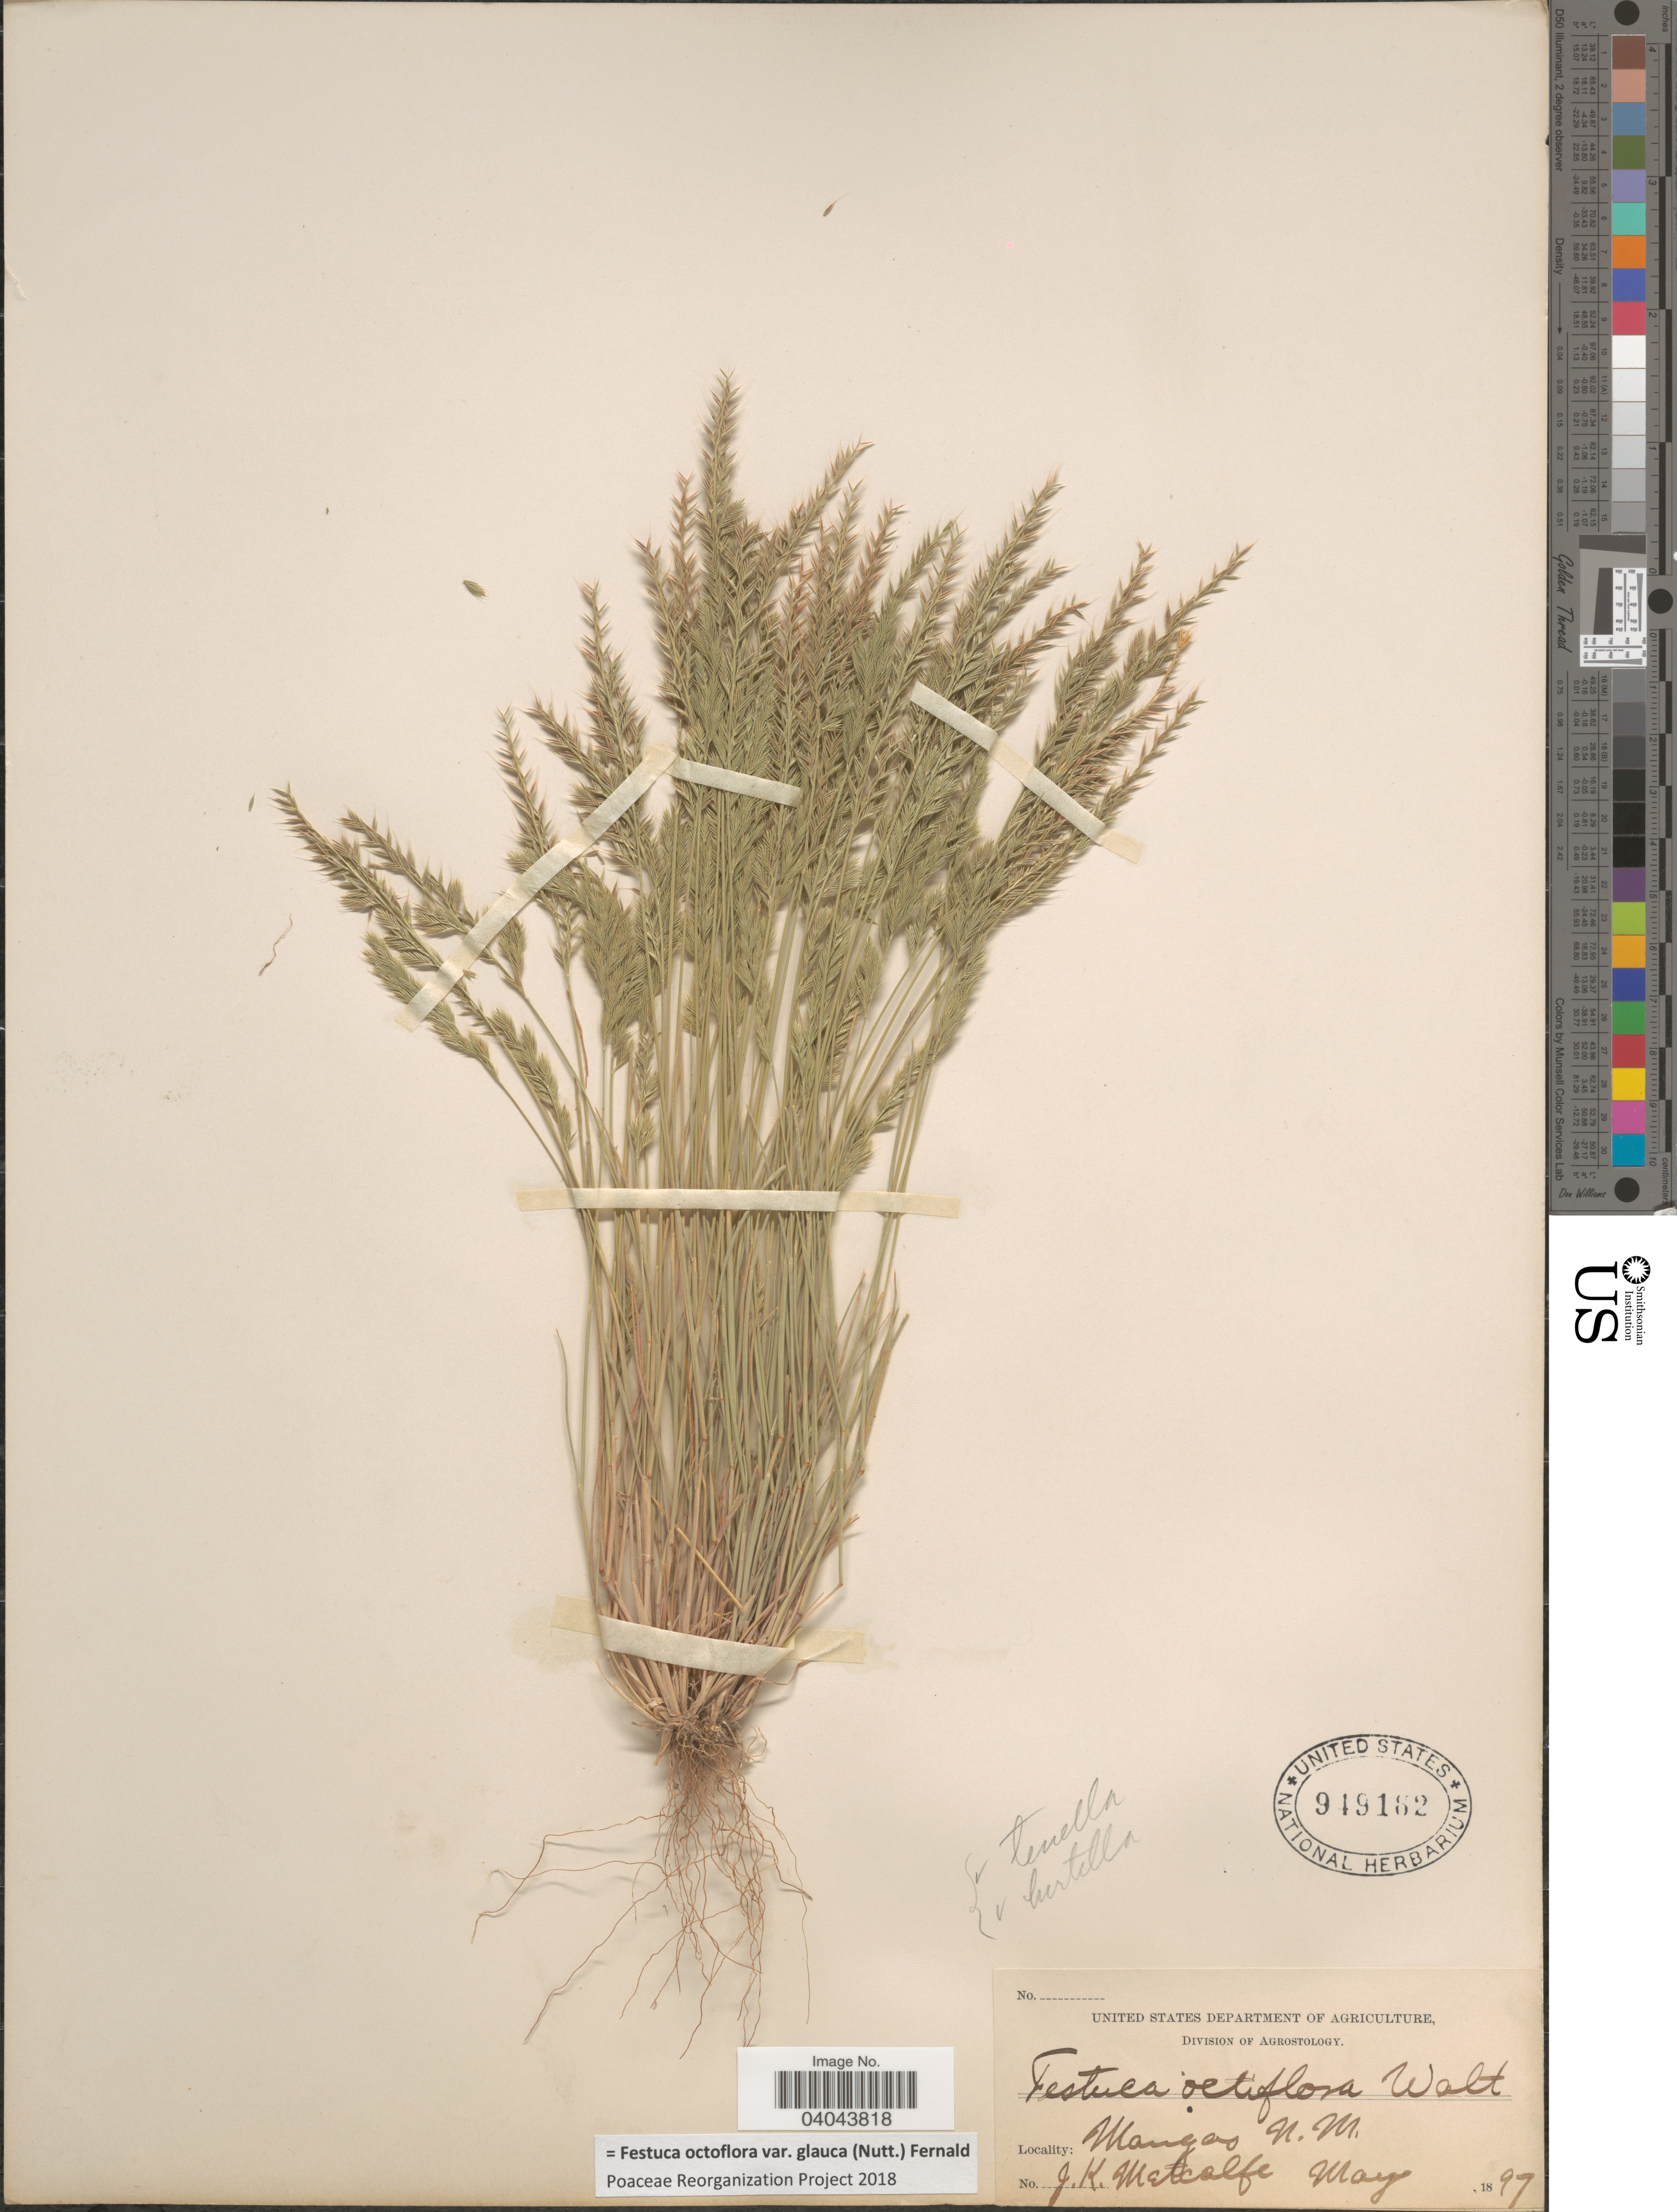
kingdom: Plantae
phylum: Tracheophyta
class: Liliopsida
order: Poales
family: Poaceae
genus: Festuca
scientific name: Festuca octoflora var. glauca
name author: (Nutt.) Fernald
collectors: J. Metcalfe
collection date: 1897-05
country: United States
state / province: New Mexico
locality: Mangas.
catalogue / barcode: US 949162